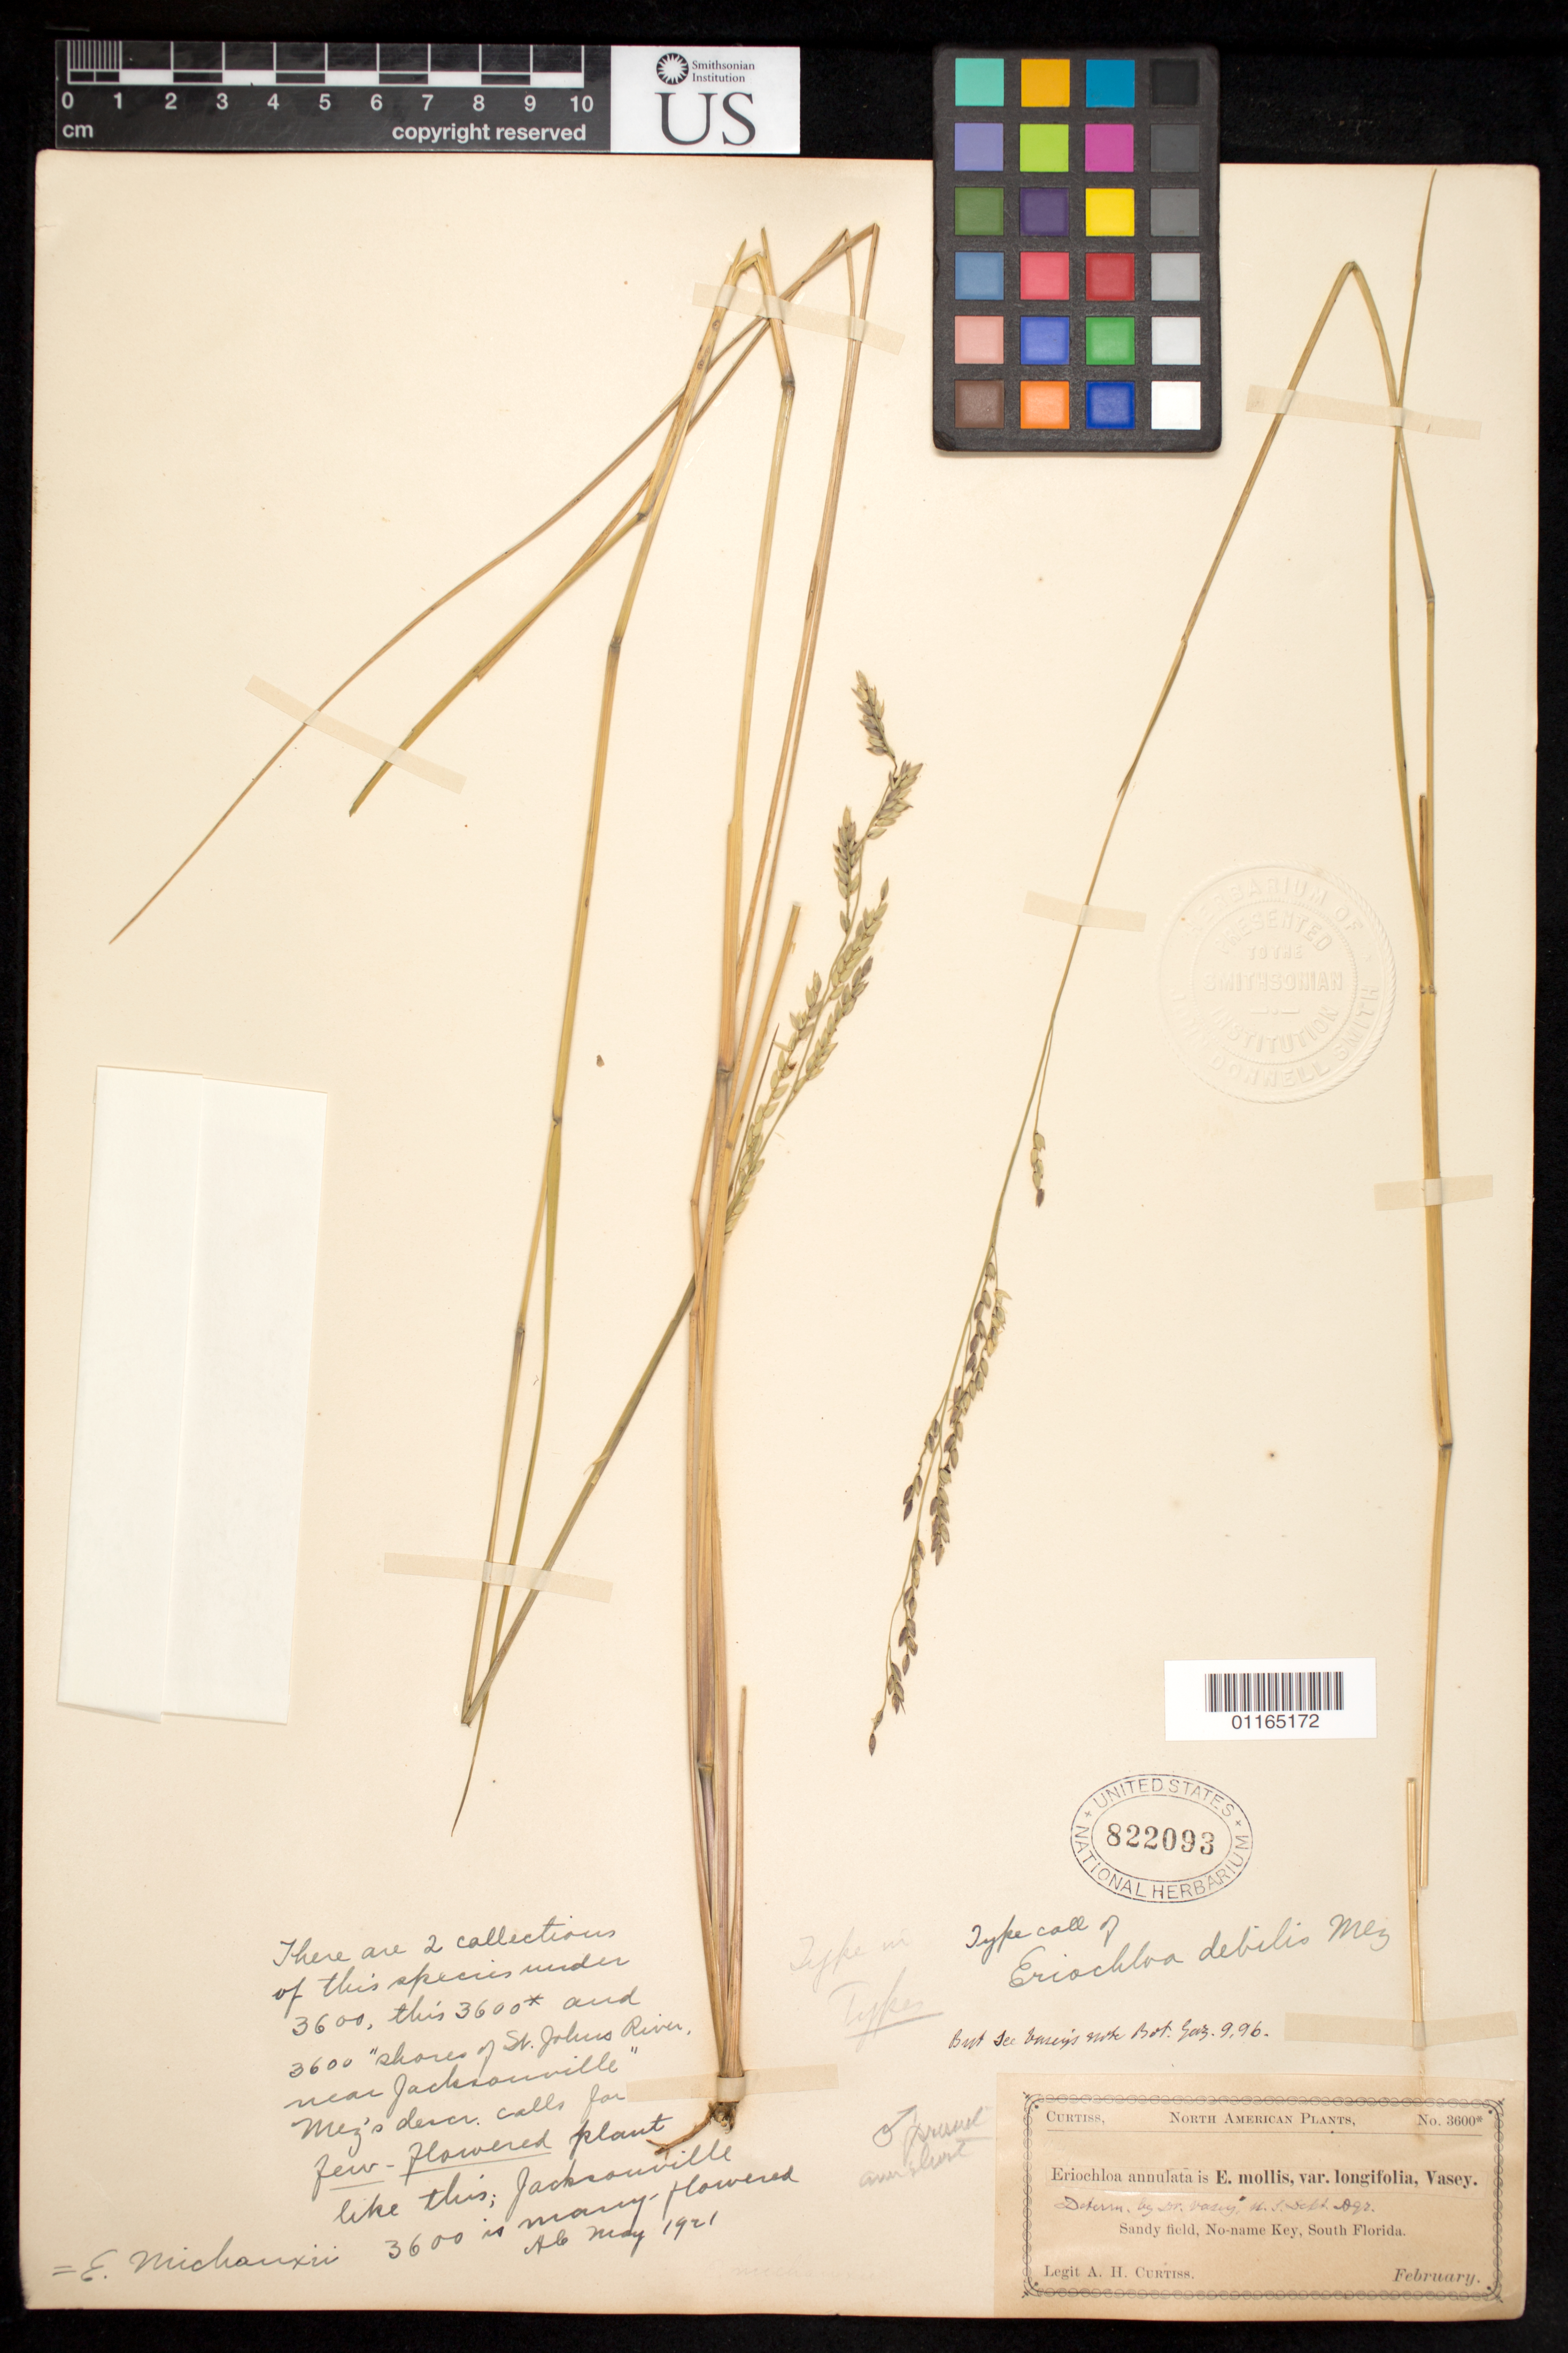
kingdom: Plantae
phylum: Tracheophyta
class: Liliopsida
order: Poales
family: Poaceae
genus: Eriochloa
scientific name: Eriochloa debilis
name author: Mez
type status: Isotype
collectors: A. H. Curtiss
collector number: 3600 *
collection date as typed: February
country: United States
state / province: Florida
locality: Sandy field, No-name Key, South Florida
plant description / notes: Specimen is apparently an isotype of Eriochloa debilis Mez, cited in protologue as "Florida (Curtiss n. 3600) [i.e., no date or precise locality]; specimen (holotype?) at B annotated by Mez (?) is Curtiss 3600*, February, "Sandy field, No-name Key, South Florida." (Curtiss 3600 [sans asterisk] is July, "Shore of St. Johns River, near Jacksonville, Florida") US duplicates of Curtiss 3600* are annotated (by Vasey?) as Eriochloa mollis var. longifolia Vasey, possibly original material but not cited in protologue and not a type of that name.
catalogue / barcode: US 822093